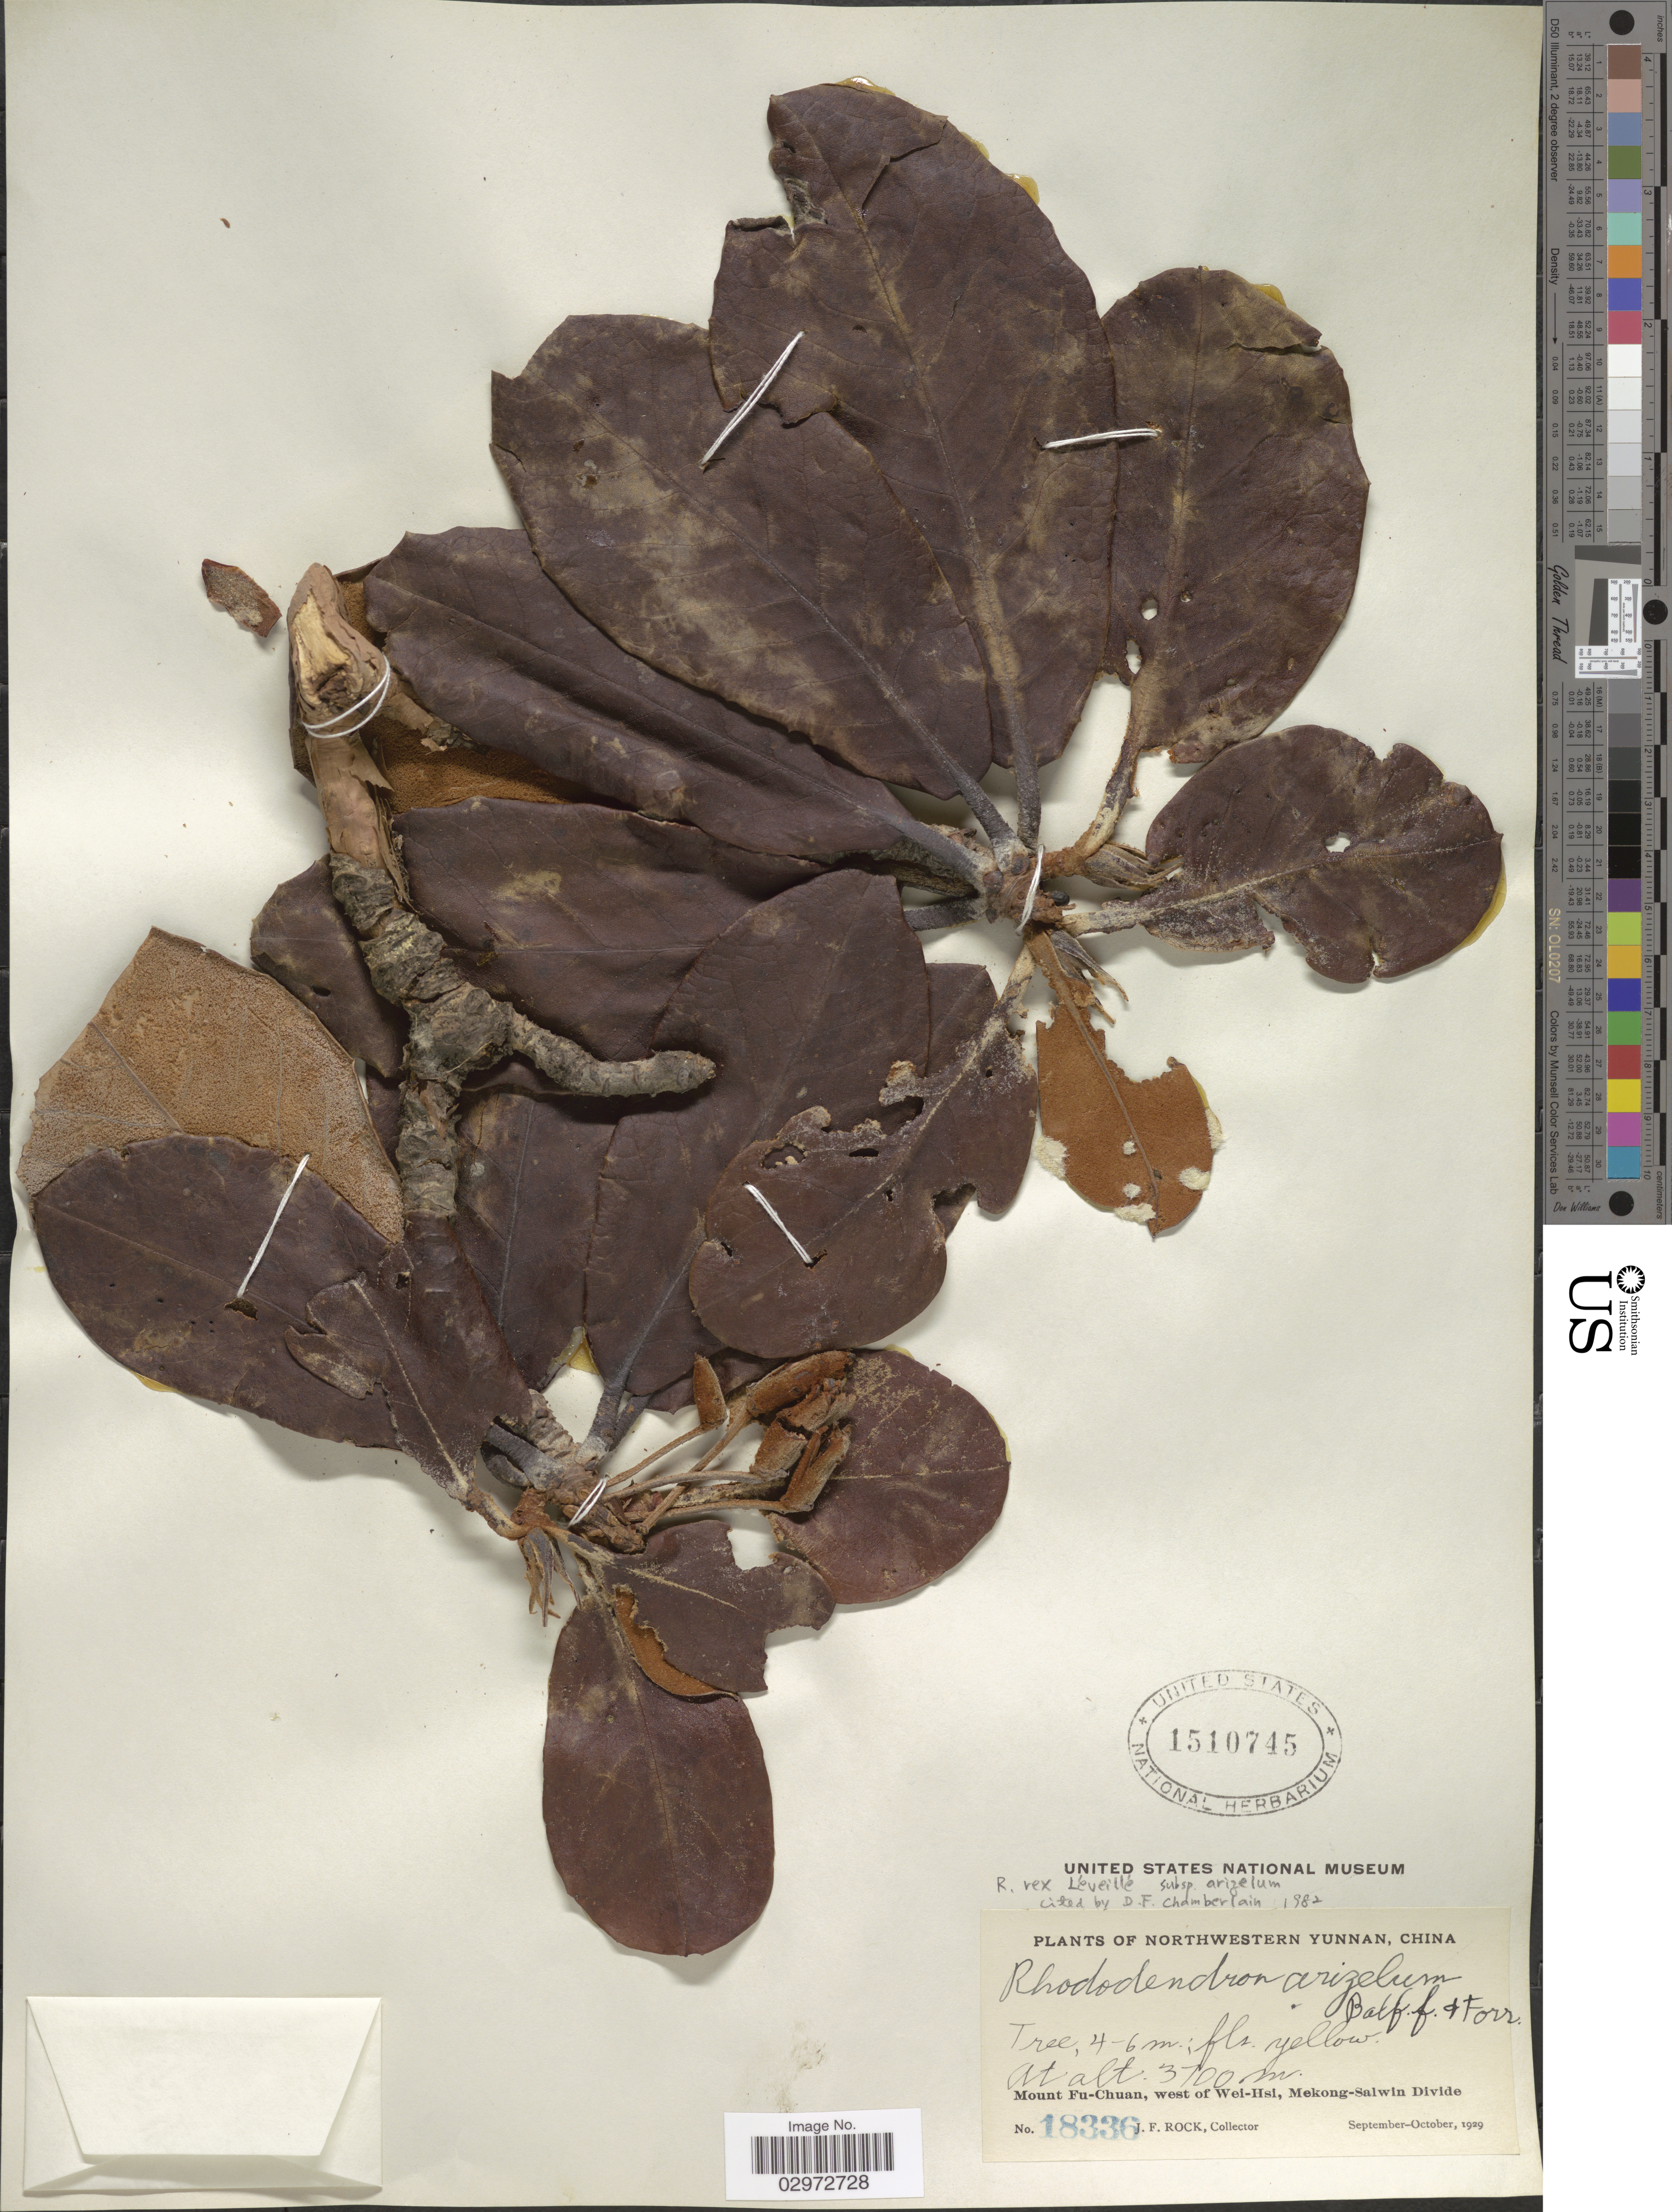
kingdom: Plantae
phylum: Tracheophyta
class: Magnoliopsida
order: Ericales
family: Ericaceae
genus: Rhododendron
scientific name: Rhododendron rex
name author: H. Lév.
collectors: J. Rock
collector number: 18336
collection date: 1929-09/1929-10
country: China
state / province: Yunnan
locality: Northwestern Yunnan. Mount Fu-Chuan, west of Wei-Hsi, Mekong-Salwin Divide.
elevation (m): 3700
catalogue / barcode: US 1510745